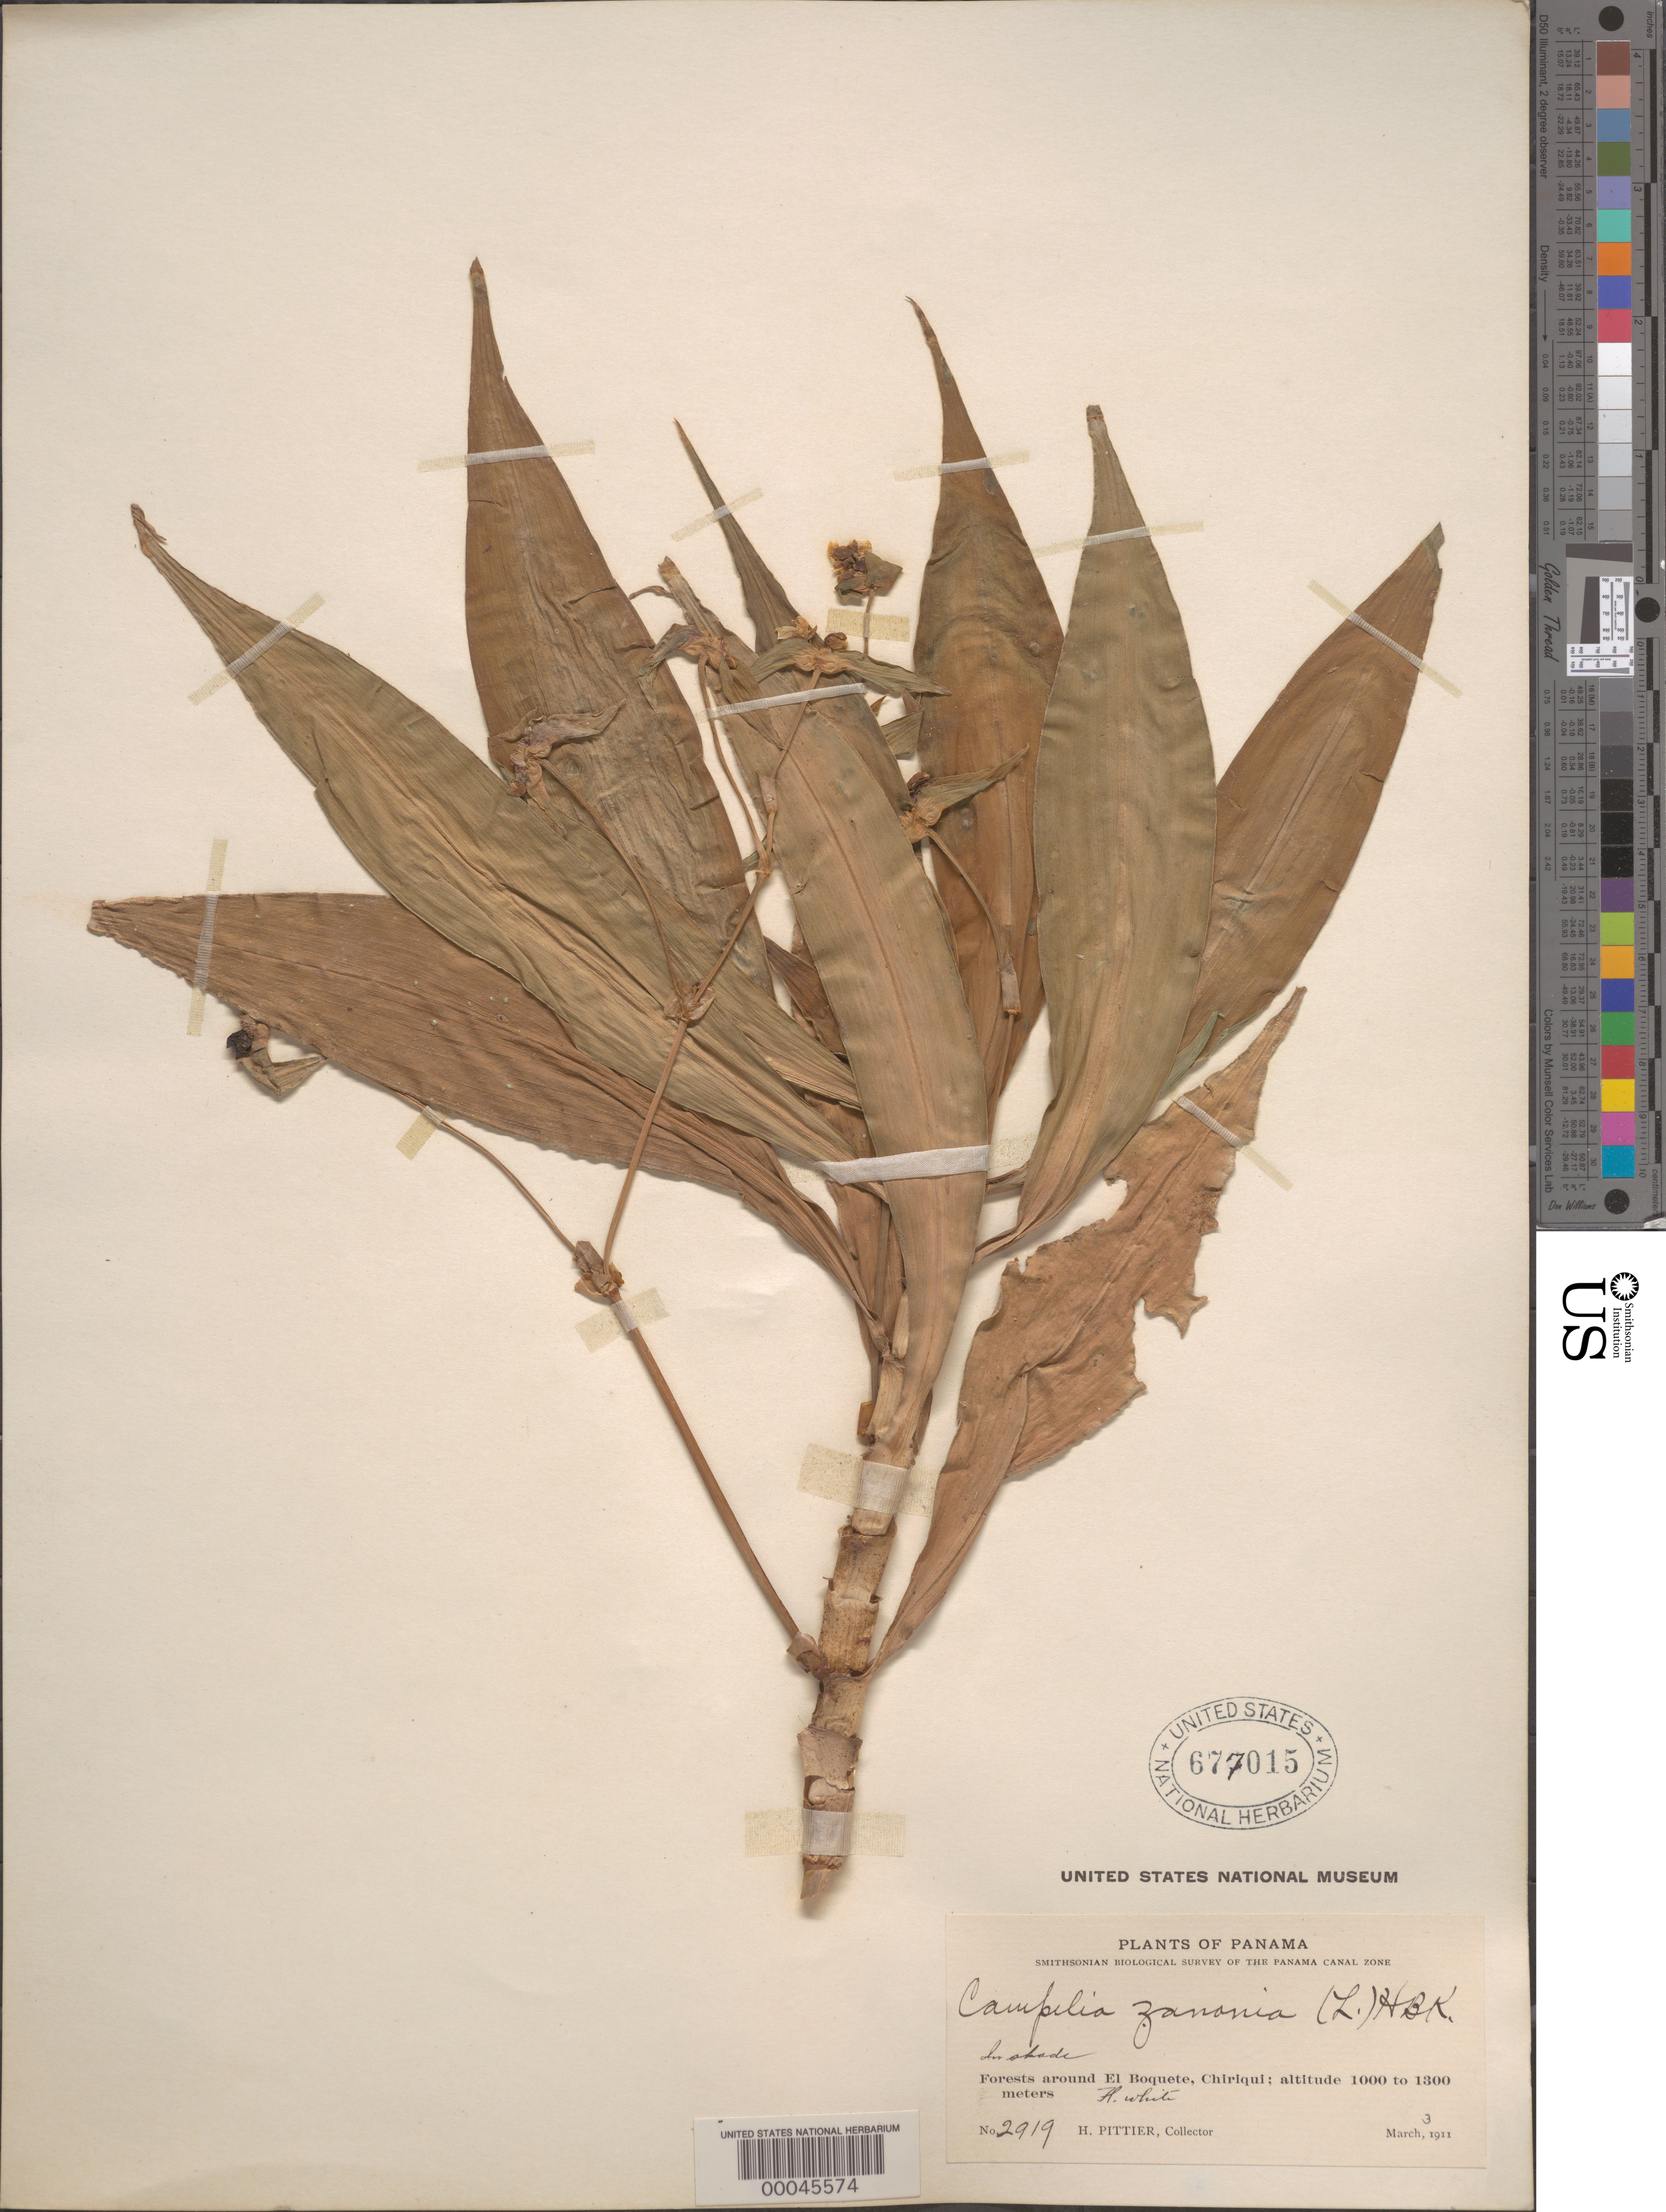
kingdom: Plantae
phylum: Tracheophyta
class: Liliopsida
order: Commelinales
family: Commelinaceae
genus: Tradescantia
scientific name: Tradescantia zanonia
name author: (L.) Sw.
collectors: H. F. Pittier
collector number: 2919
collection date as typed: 03 Mar 1911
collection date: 1911-03-03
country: Panama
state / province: Chiriquí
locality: Near el Boquete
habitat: Shaded area, forest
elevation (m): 1000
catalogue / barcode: US 667015